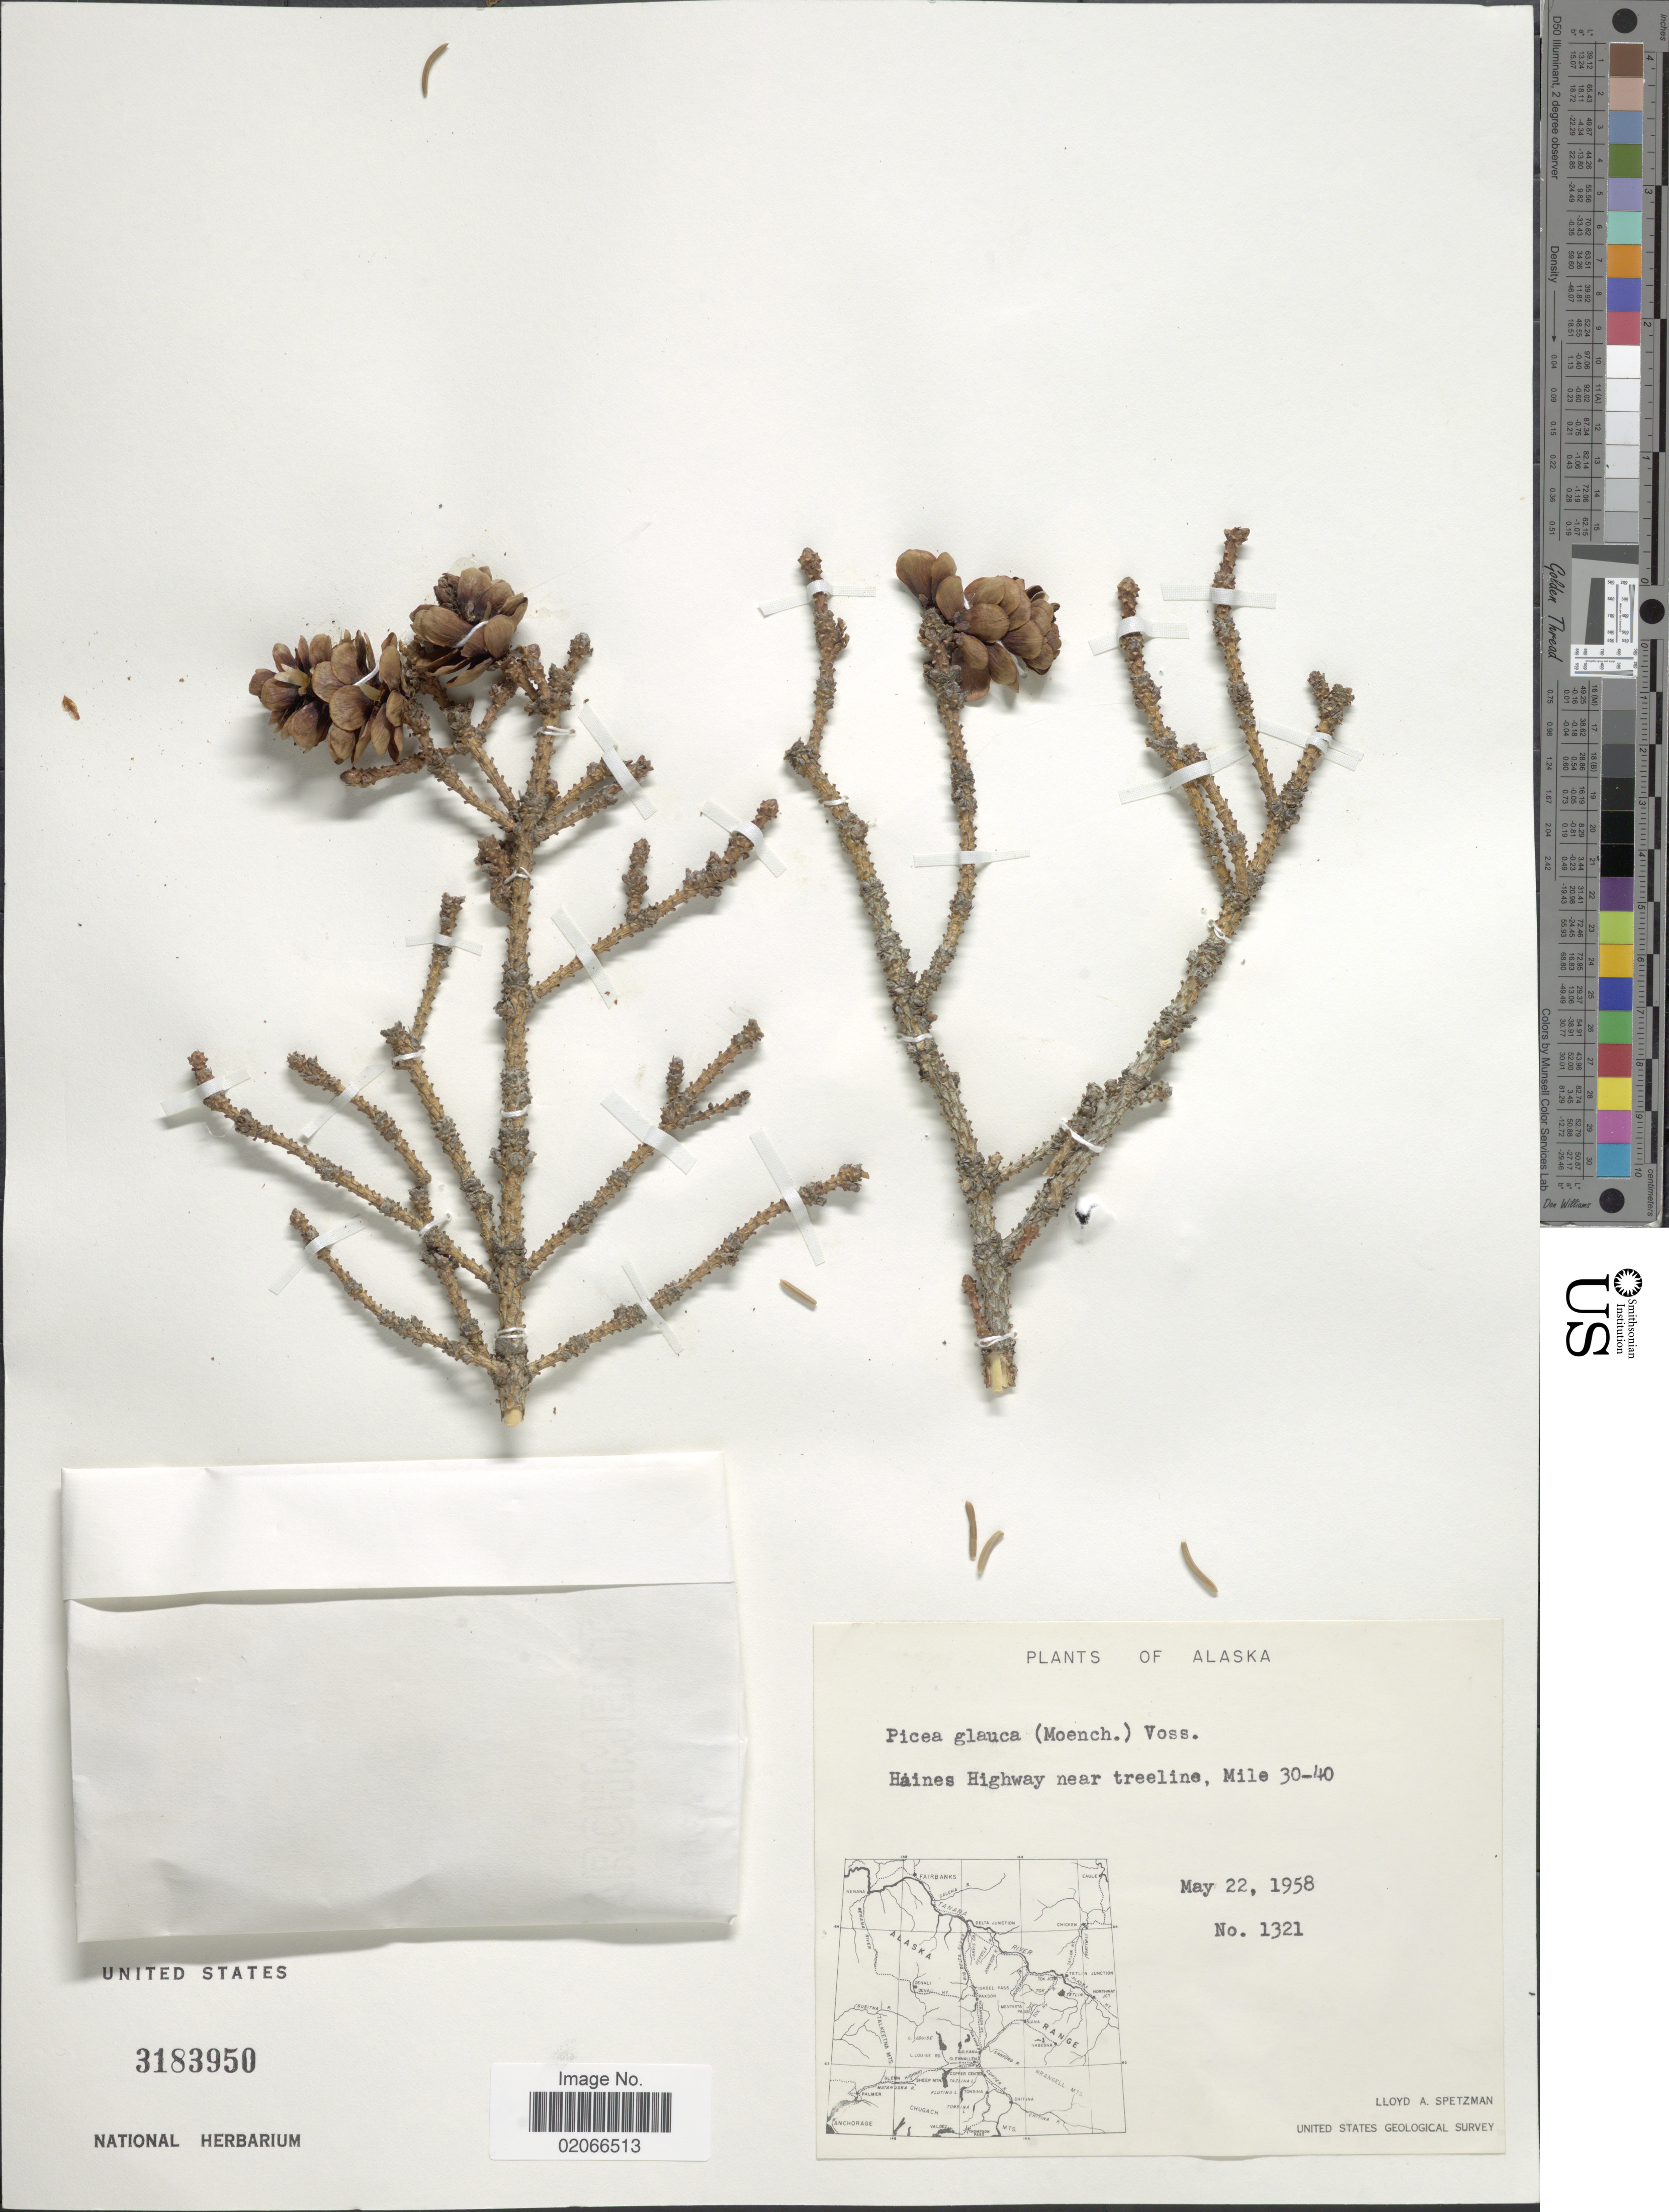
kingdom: Plantae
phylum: Tracheophyta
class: Pinopsida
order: Pinales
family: Pinaceae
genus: Picea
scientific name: Picea glauca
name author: (Moench) Voss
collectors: L. Spetzman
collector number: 1321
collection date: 1958-05-22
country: United States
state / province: Alaska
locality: Haines Highway near treeline, Mile 30-40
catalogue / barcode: US 3183950